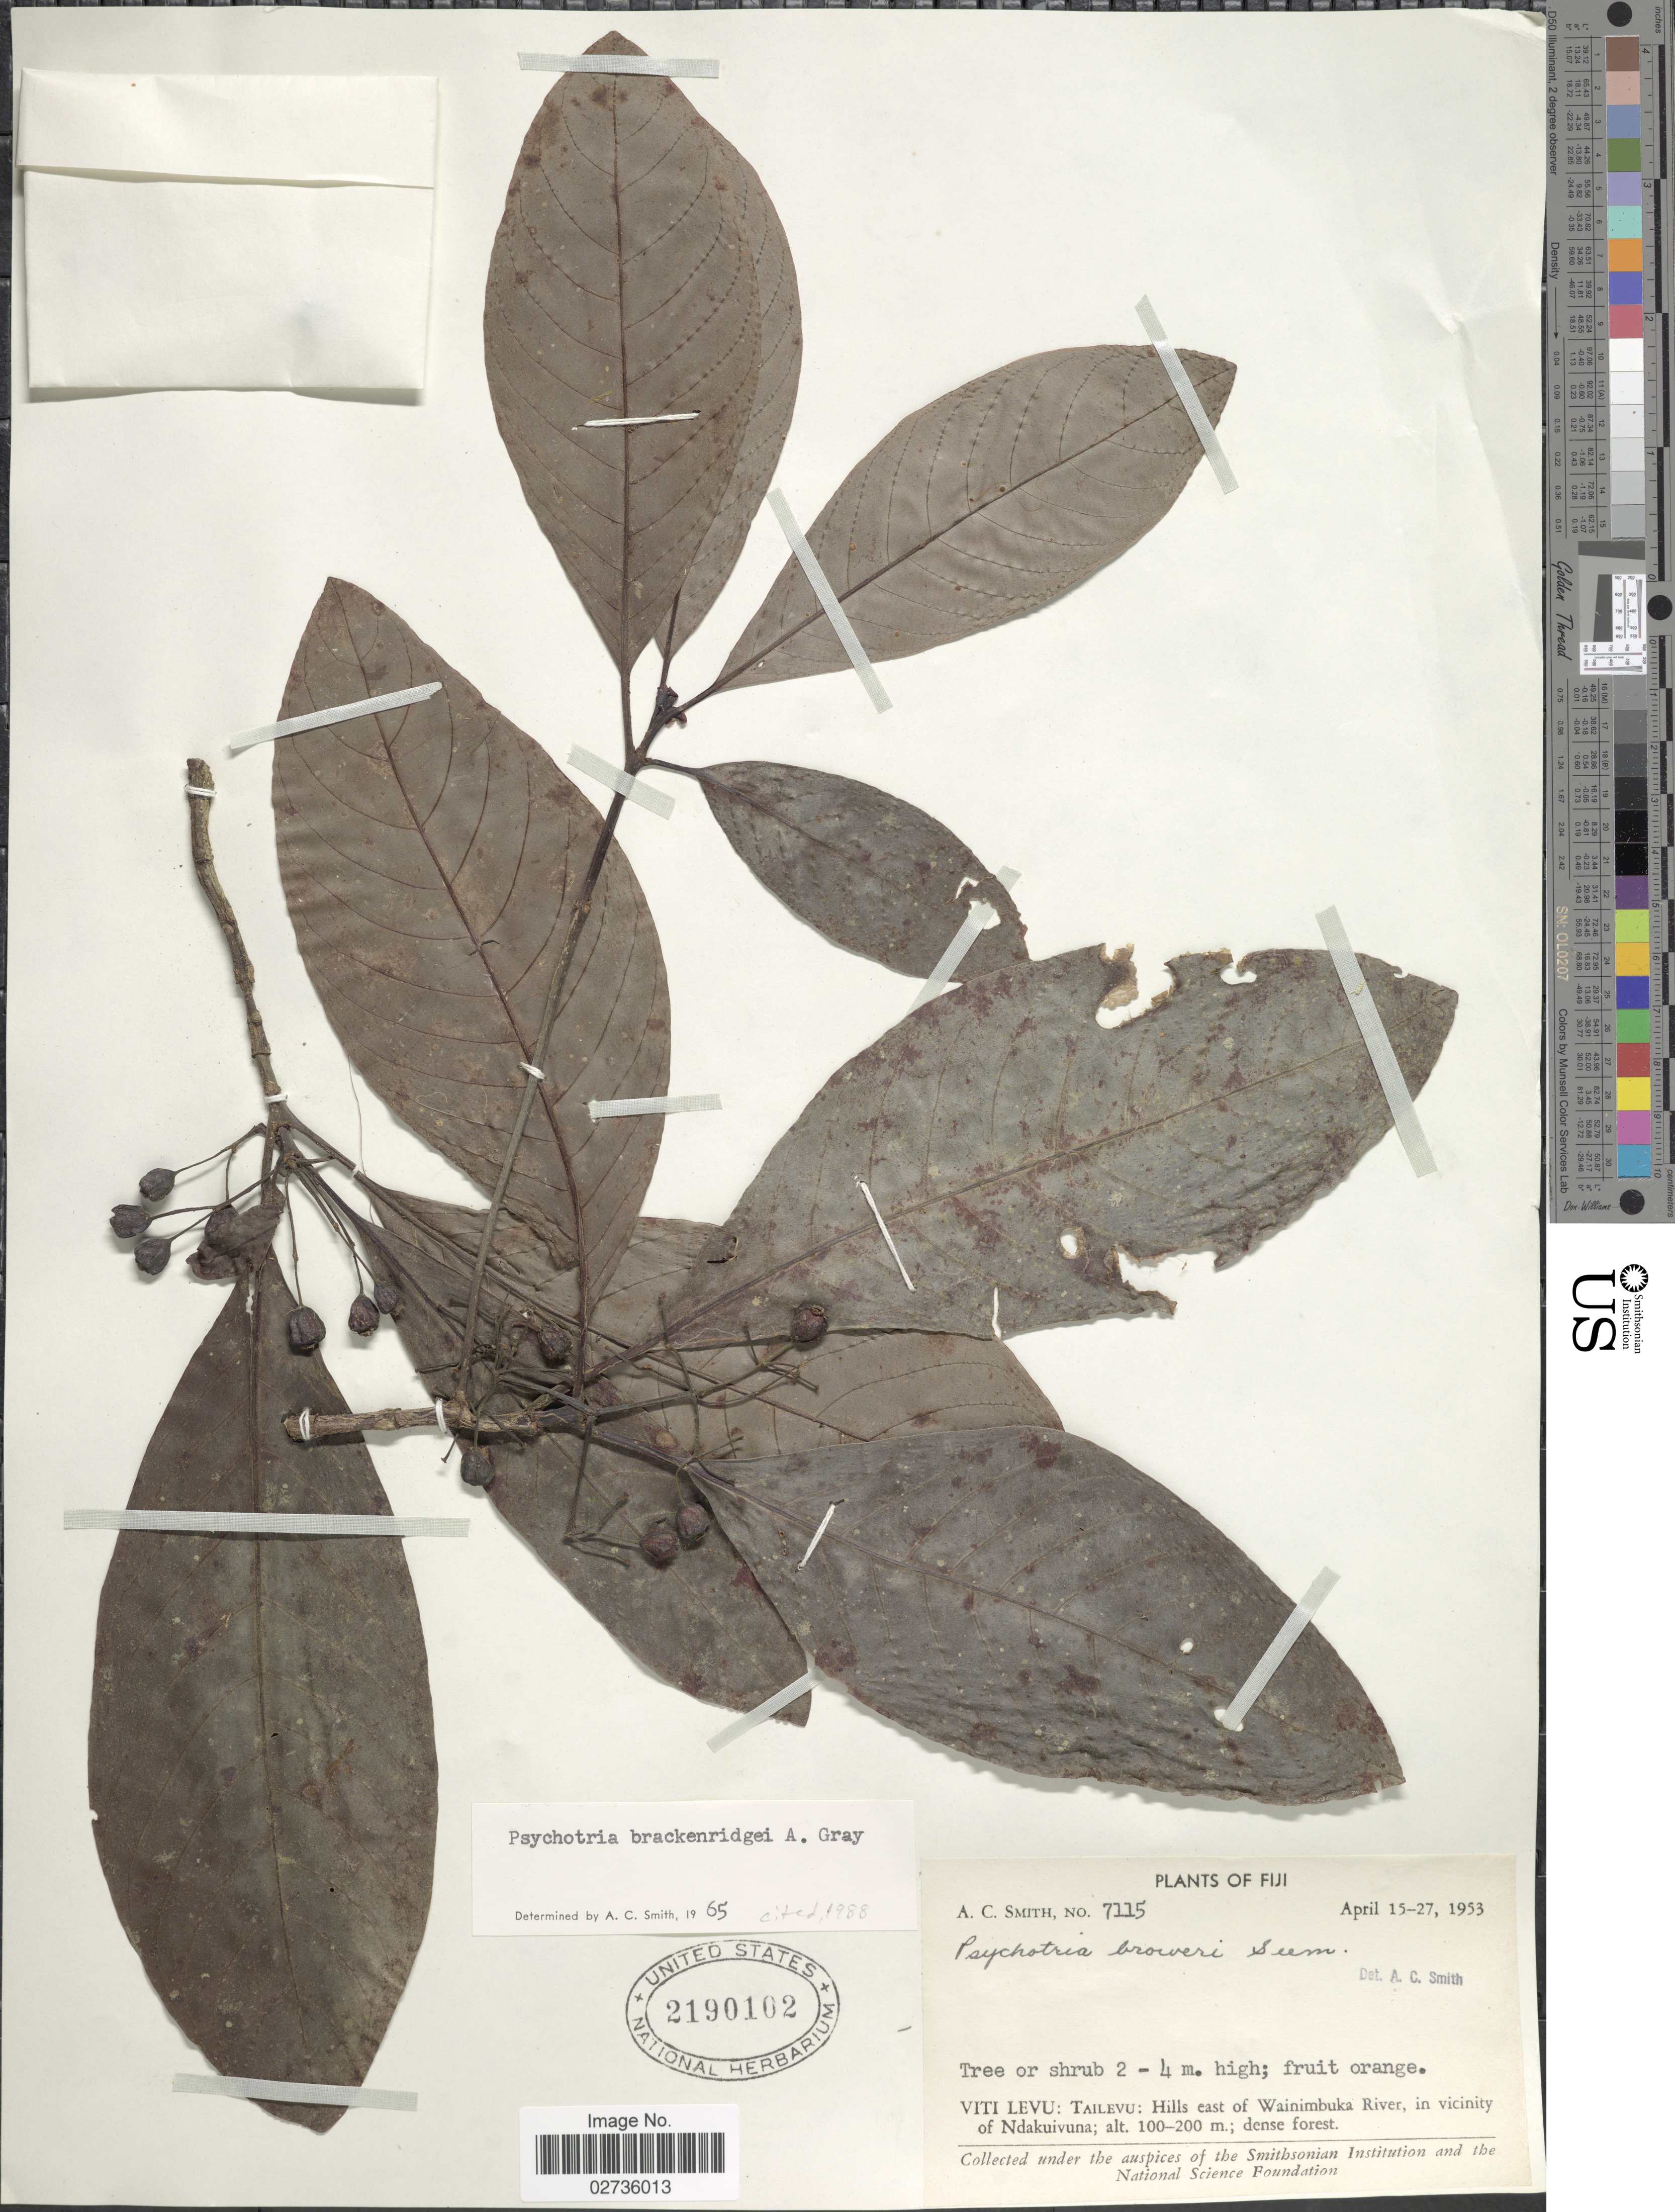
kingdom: Plantae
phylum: Tracheophyta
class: Magnoliopsida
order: Gentianales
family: Rubiaceae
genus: Psychotria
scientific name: Psychotria brackenridgei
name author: A. Gray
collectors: A. C. Smith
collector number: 7115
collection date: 1953-04-15/1953-04-27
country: Fiji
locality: Viti Levu: Tailevu: Hills east of Wainimbuka River, in vicinity of Ndakuivuna.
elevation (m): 100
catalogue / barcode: US 2190102